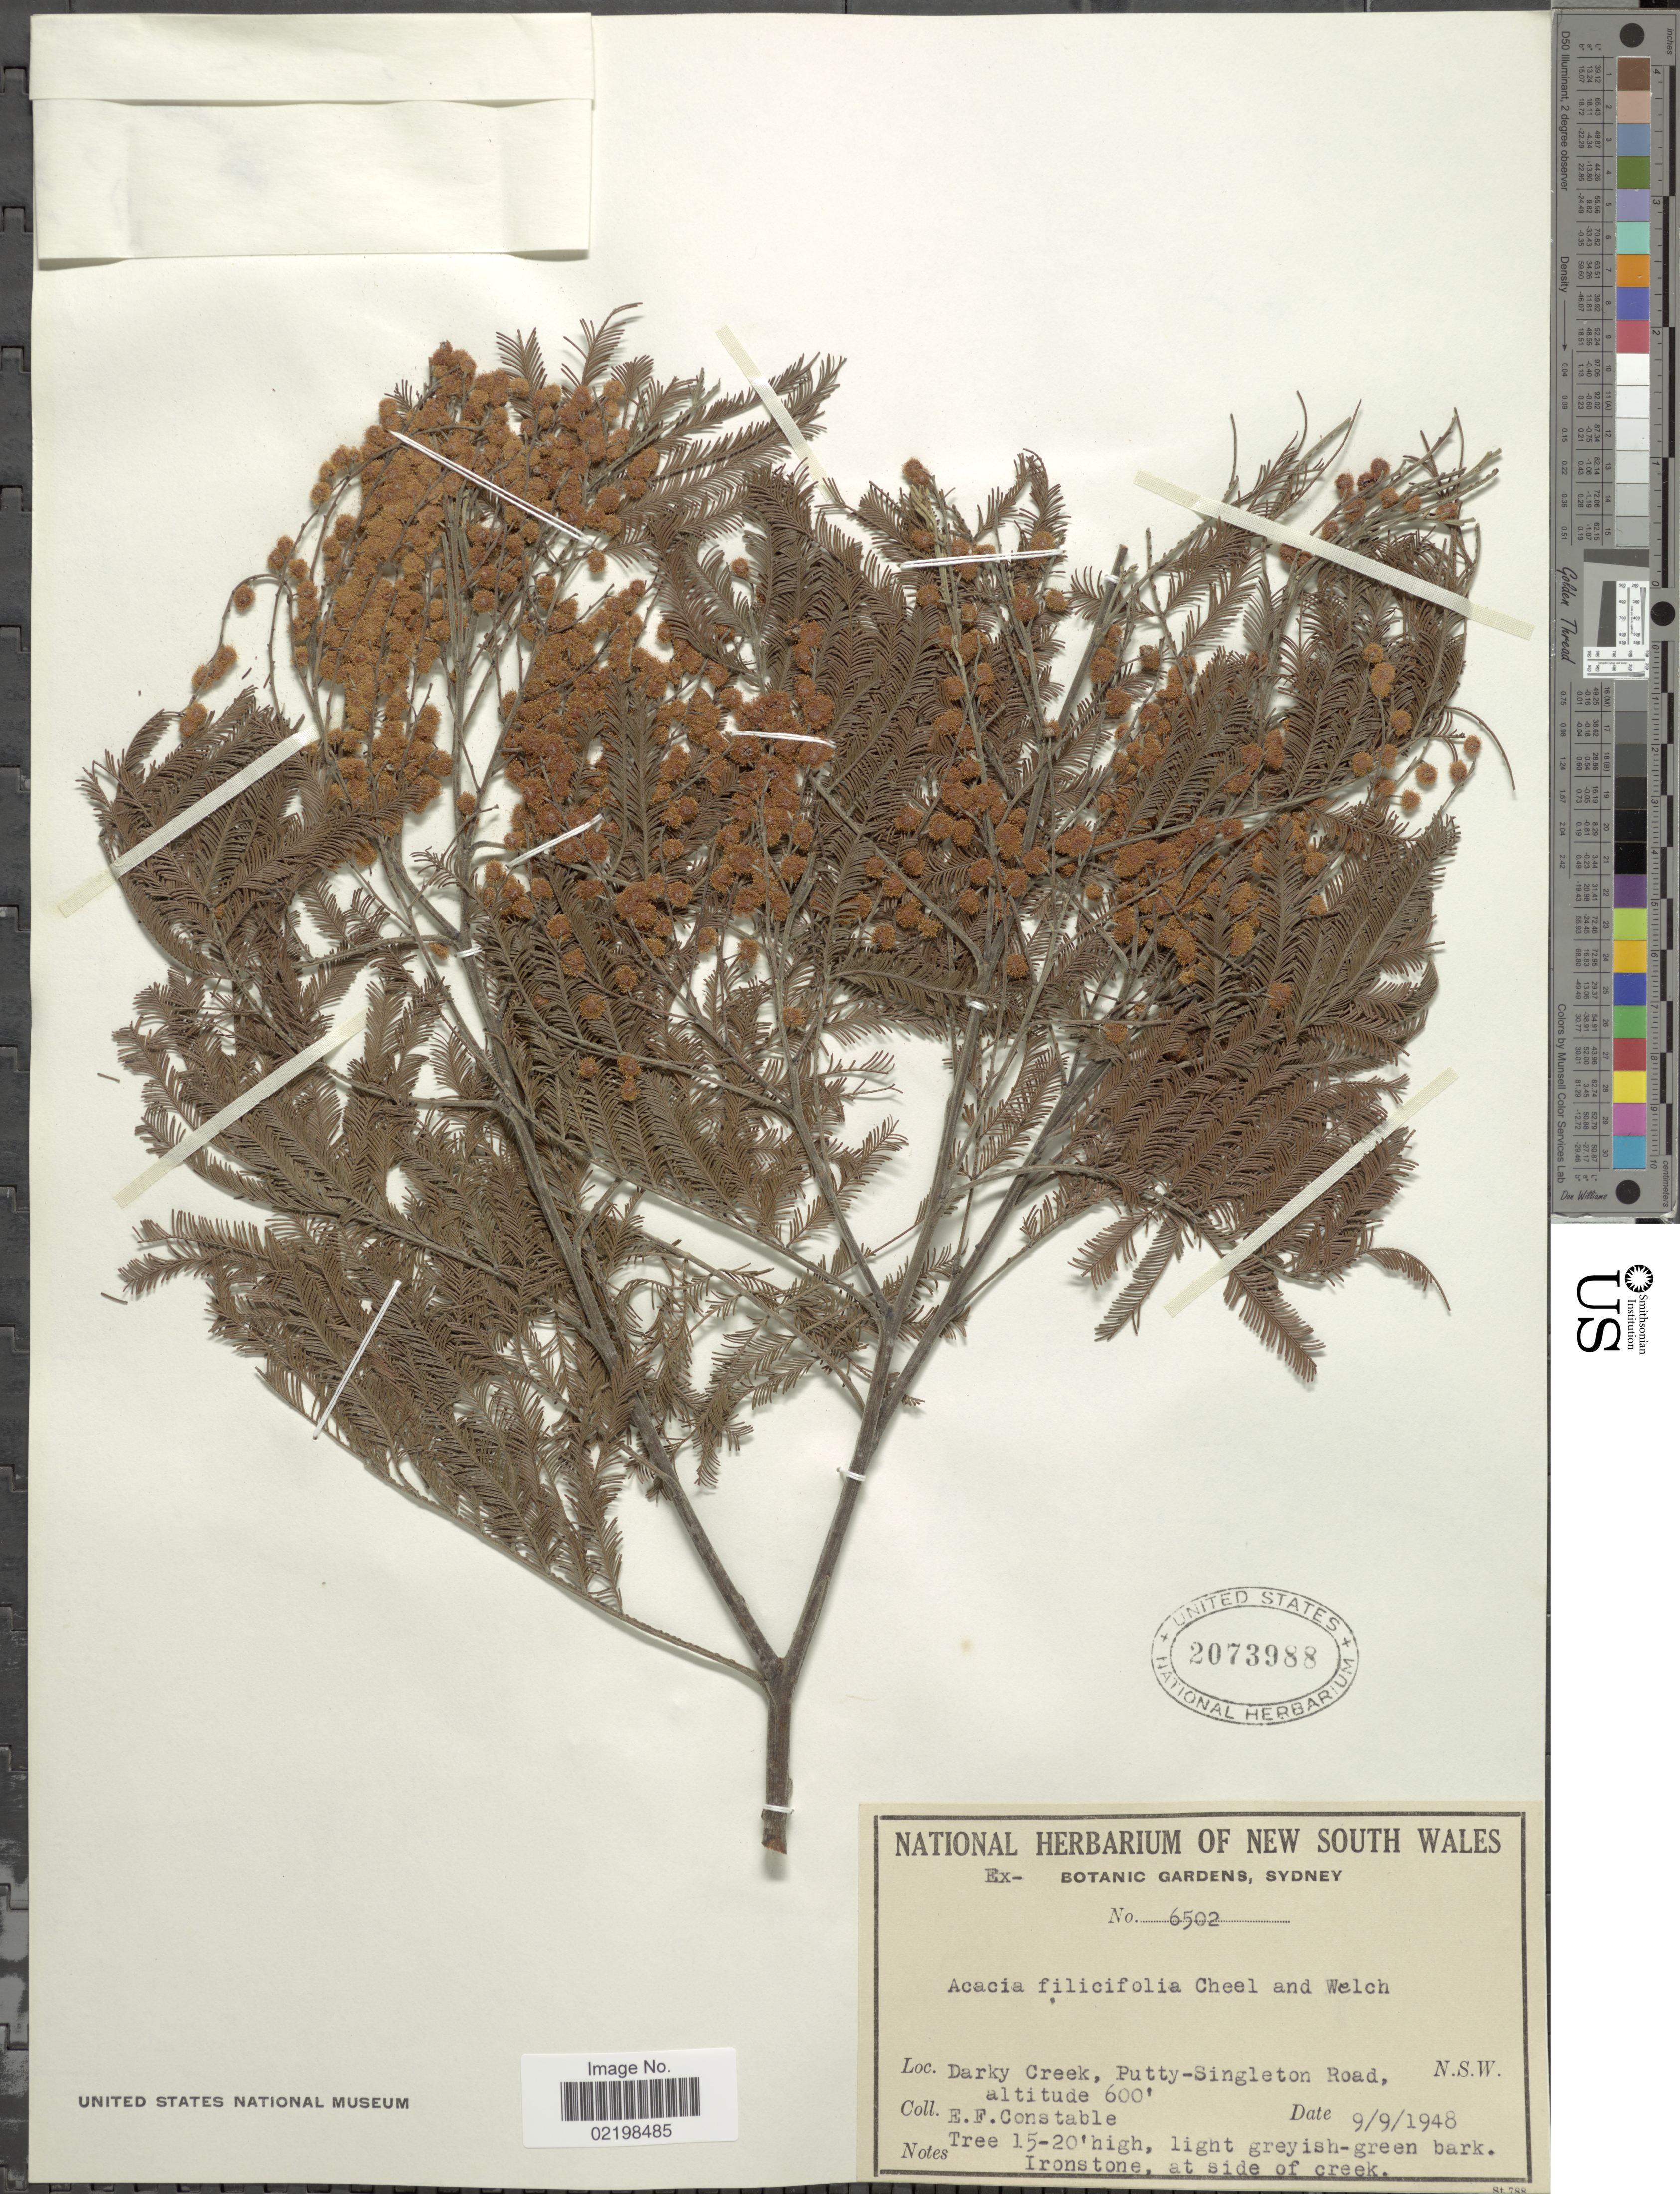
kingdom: Plantae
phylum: Tracheophyta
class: Magnoliopsida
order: Fabales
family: Fabaceae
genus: Acacia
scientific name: Acacia filicifolia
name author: Cheel & M.B. Welch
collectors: E. F. Constable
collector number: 6502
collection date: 1948-09-09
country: Australia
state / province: New South Wales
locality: Dark Creek, Putty-Singleton Road, N.S.W.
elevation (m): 183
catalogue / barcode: US 2073988